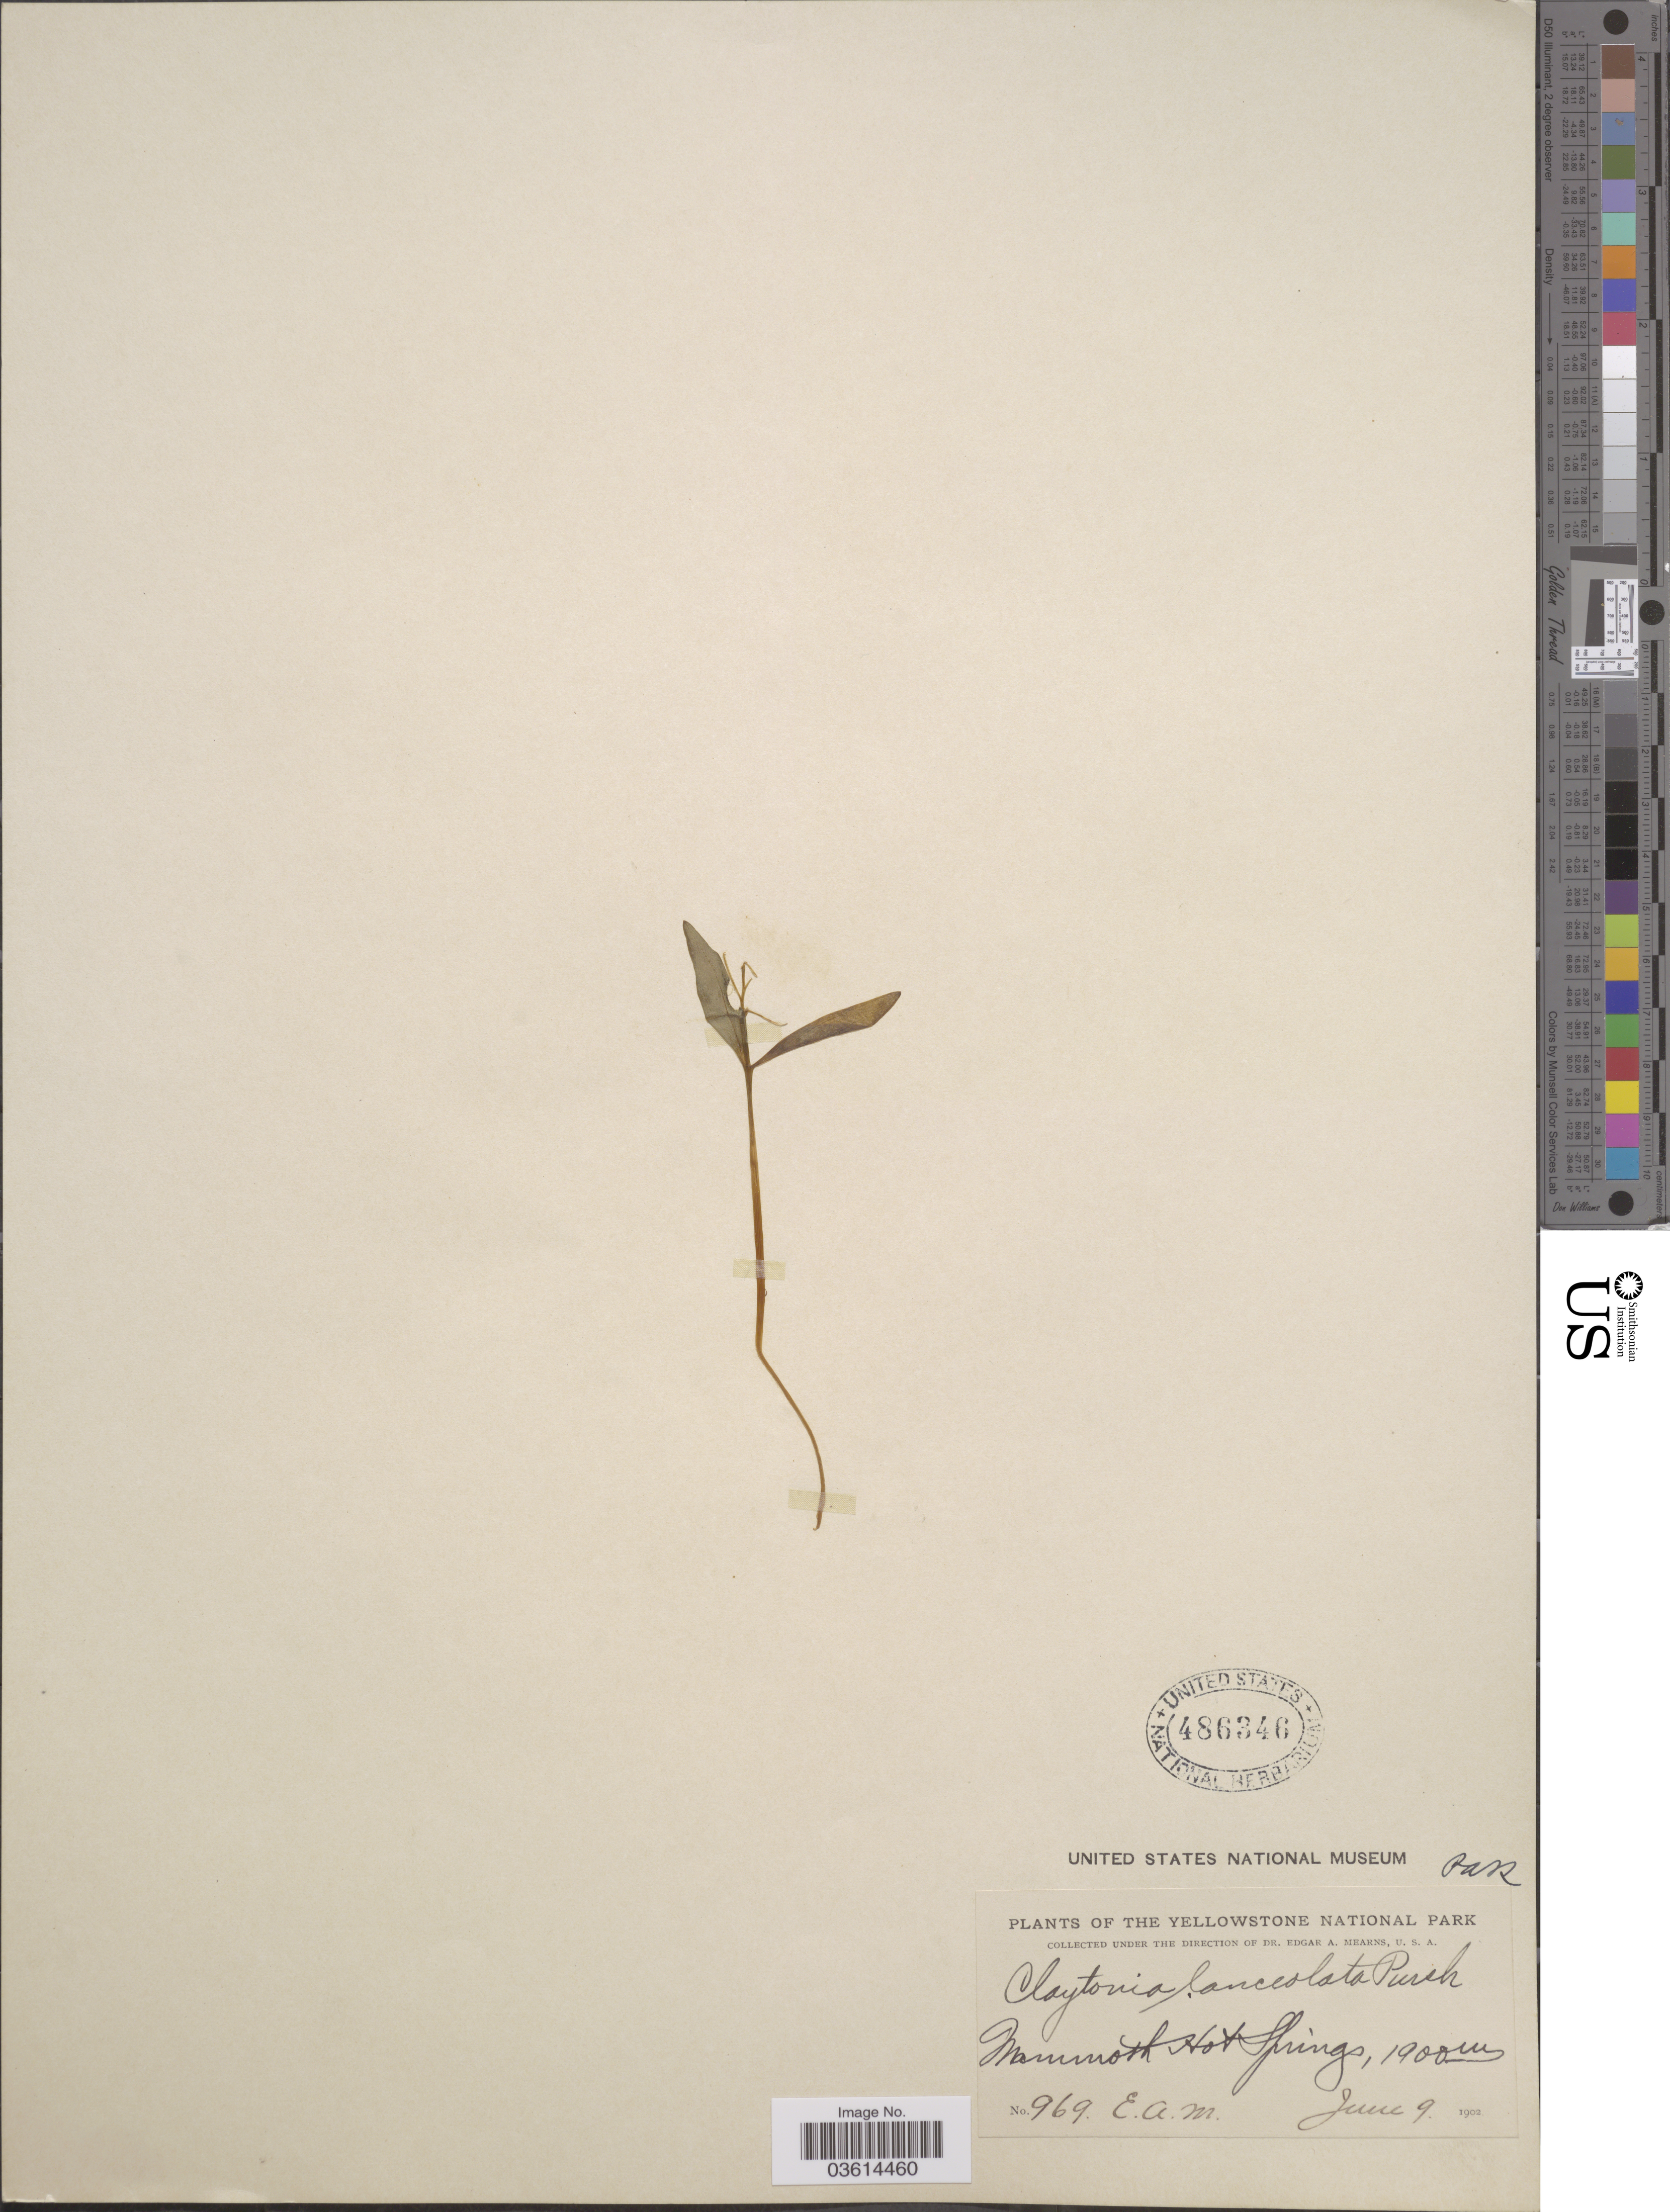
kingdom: Plantae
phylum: Tracheophyta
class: Magnoliopsida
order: Caryophyllales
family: Montiaceae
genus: Claytonia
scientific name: Claytonia lanceolata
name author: Pursh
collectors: E. A. Mearns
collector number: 969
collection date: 1902-06-09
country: United States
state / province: Wyoming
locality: The Yellowstone National Park. Mammoth Hot Springs.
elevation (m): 1900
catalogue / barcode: US 486346